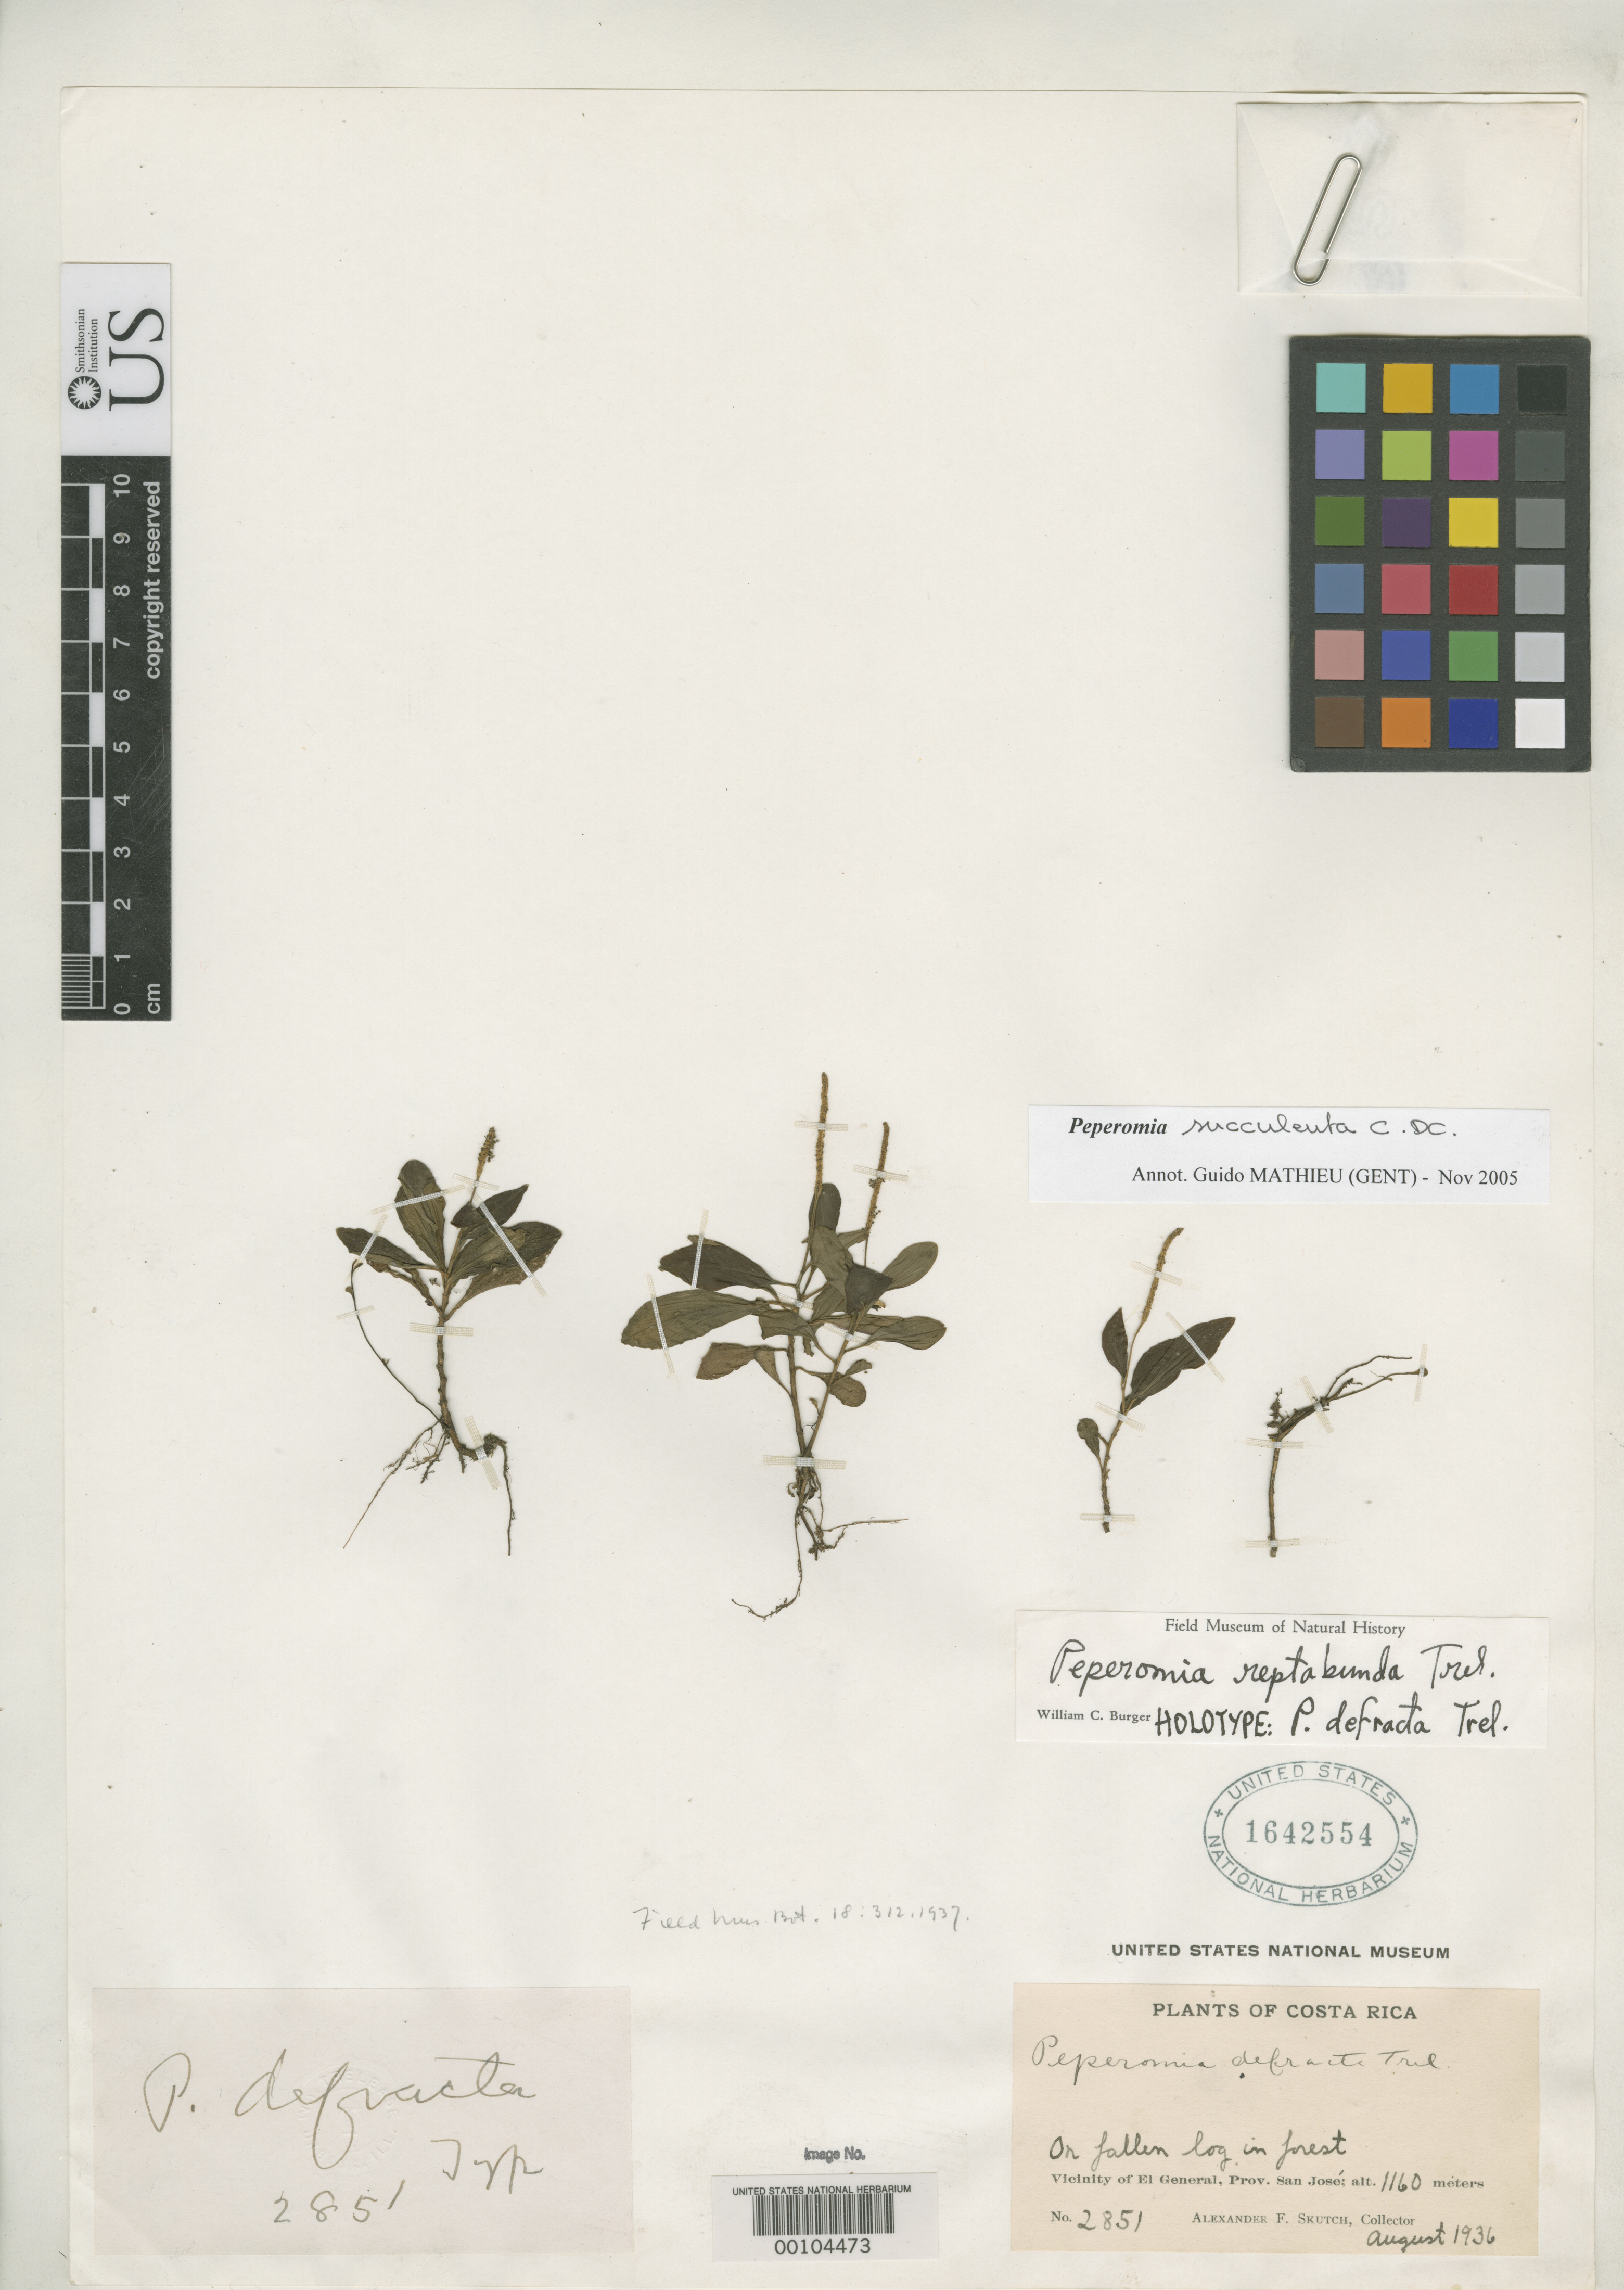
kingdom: Plantae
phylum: Tracheophyta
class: Magnoliopsida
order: Piperales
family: Piperaceae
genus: Peperomia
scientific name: Peperomia defracta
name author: Trel. in Standl.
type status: Holotype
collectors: A. F. Skutch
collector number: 2851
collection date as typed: Aug 1936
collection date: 1936-08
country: Costa Rica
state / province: San José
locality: Vicinity of El General.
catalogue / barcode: US 1642554